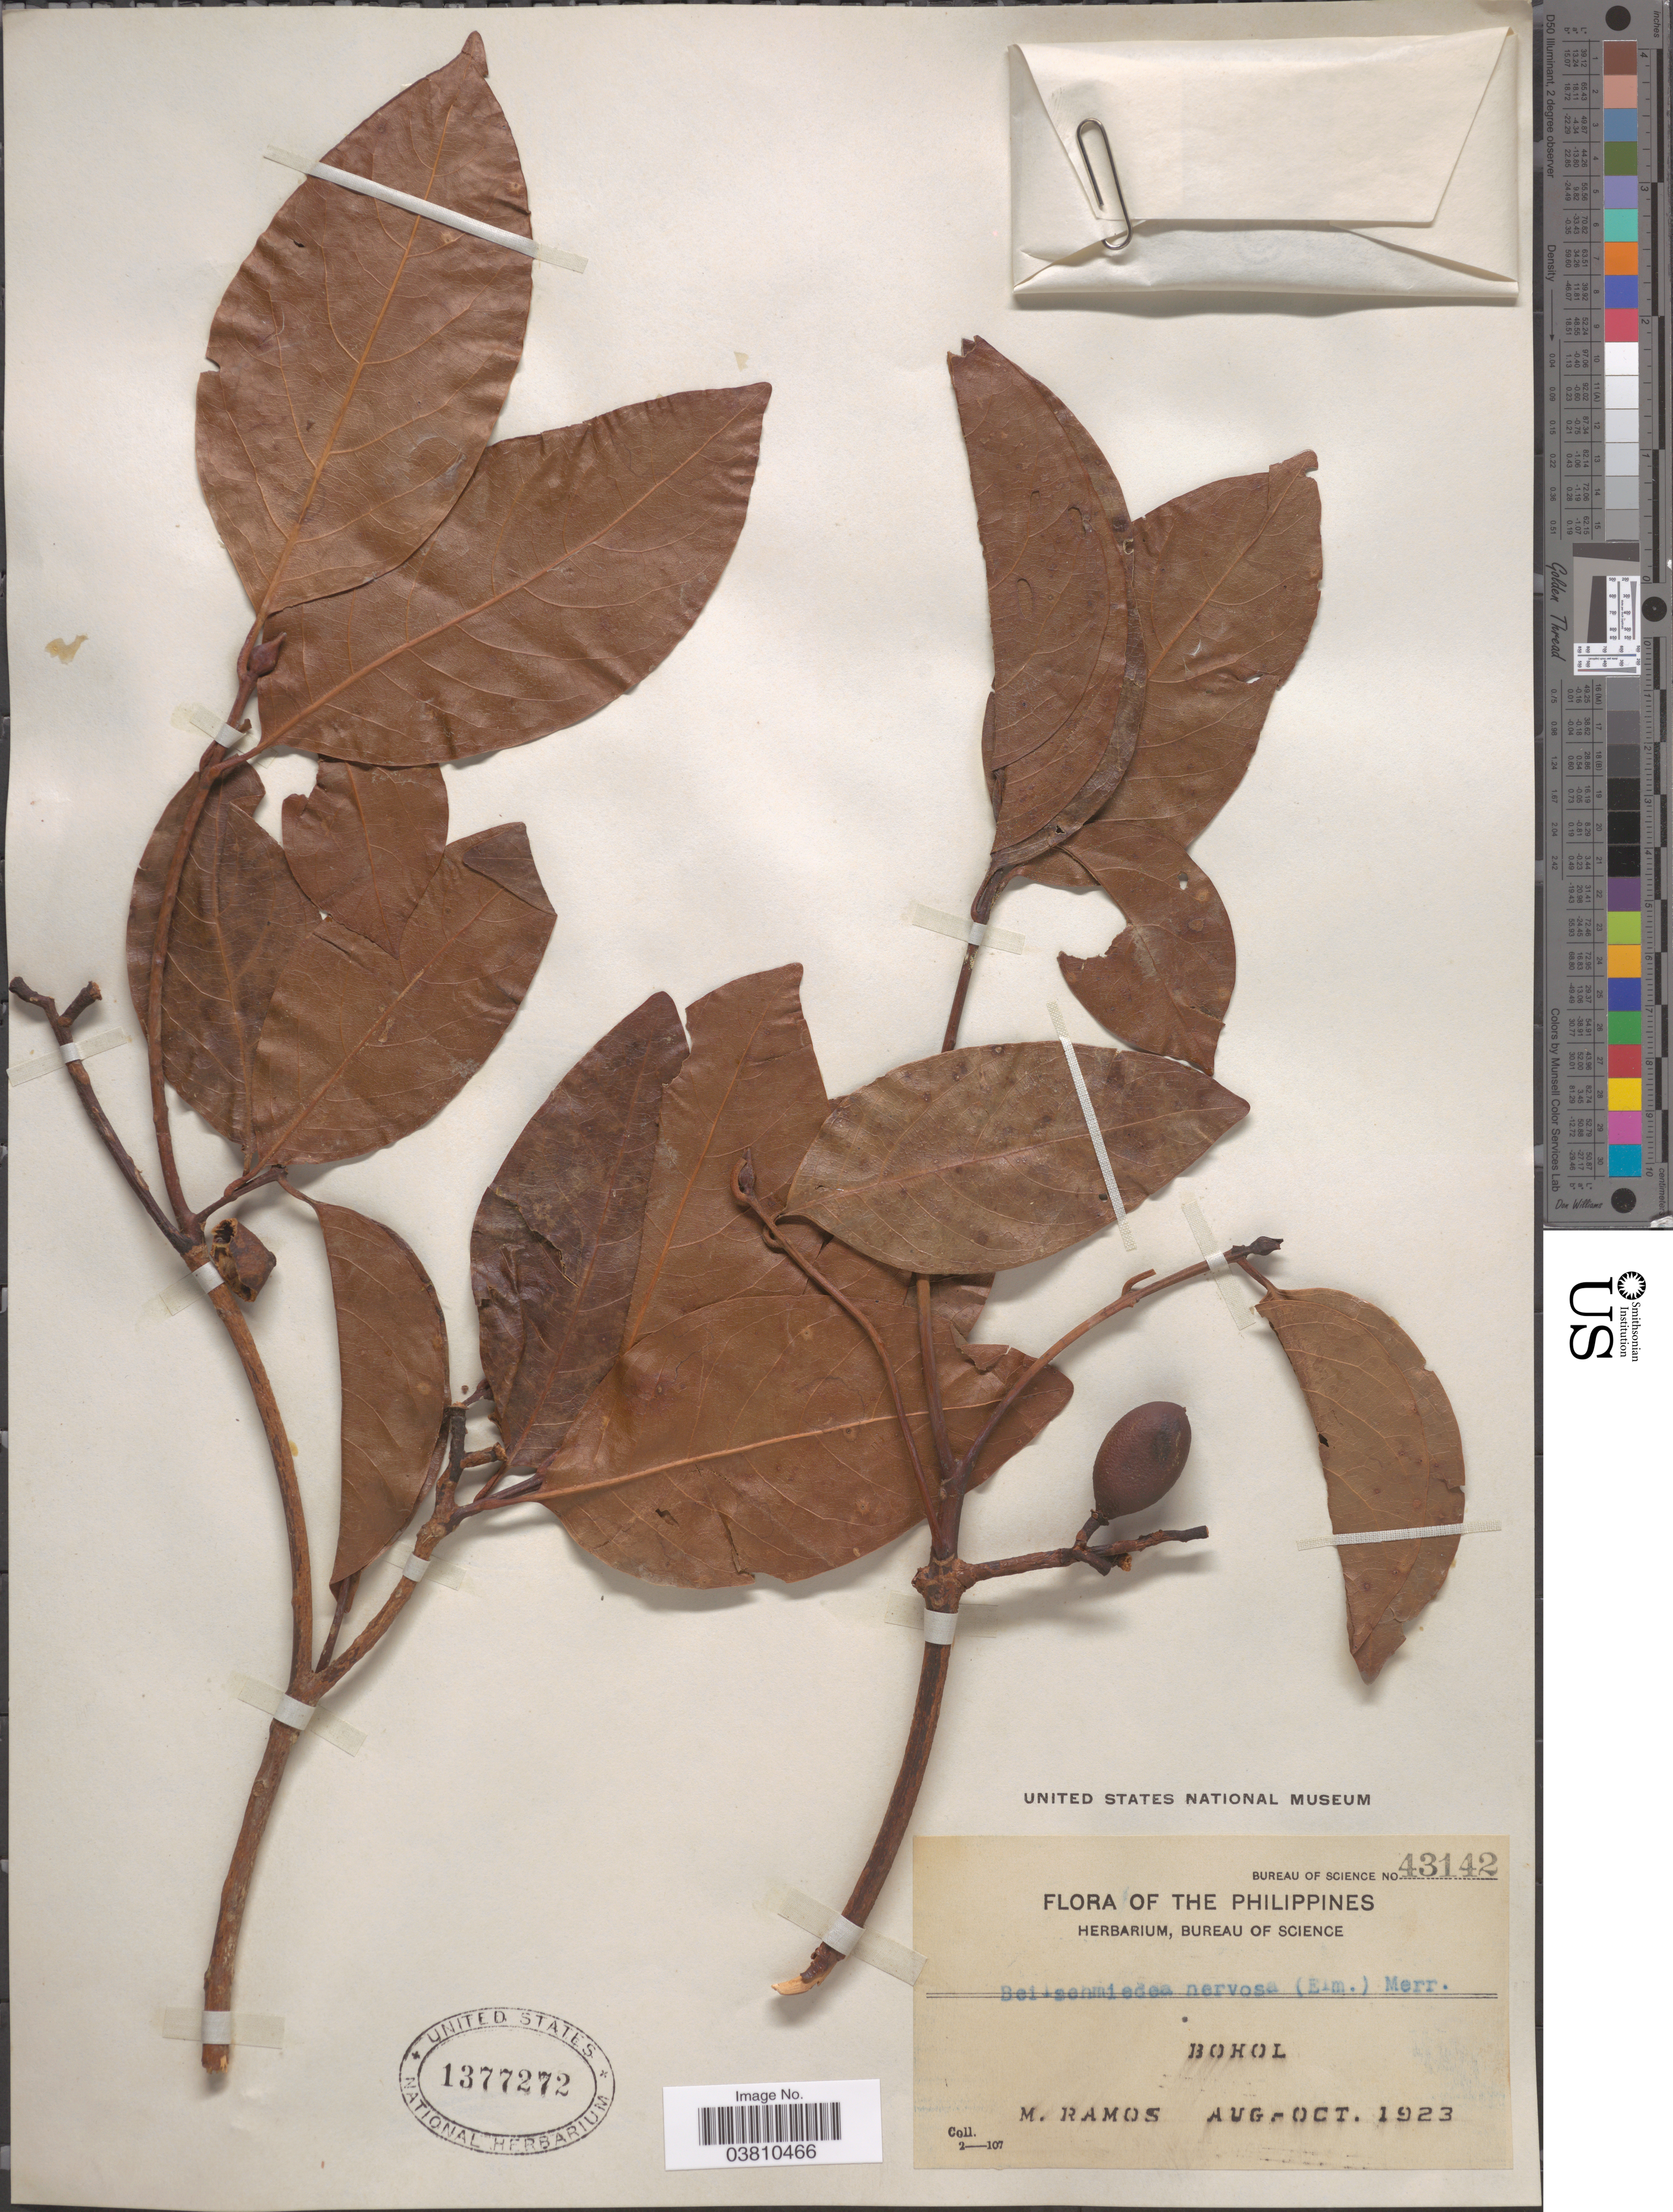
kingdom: Plantae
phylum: Tracheophyta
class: Magnoliopsida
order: Laurales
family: Lauraceae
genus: Beilschmiedia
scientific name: Beilschmiedia nervosa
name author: (Elmer) Merr.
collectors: M. Ramos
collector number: Bureau of Science 43142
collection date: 1923-08/1923-10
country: Philippines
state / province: Central Visayas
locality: Bohol.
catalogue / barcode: US 1377272